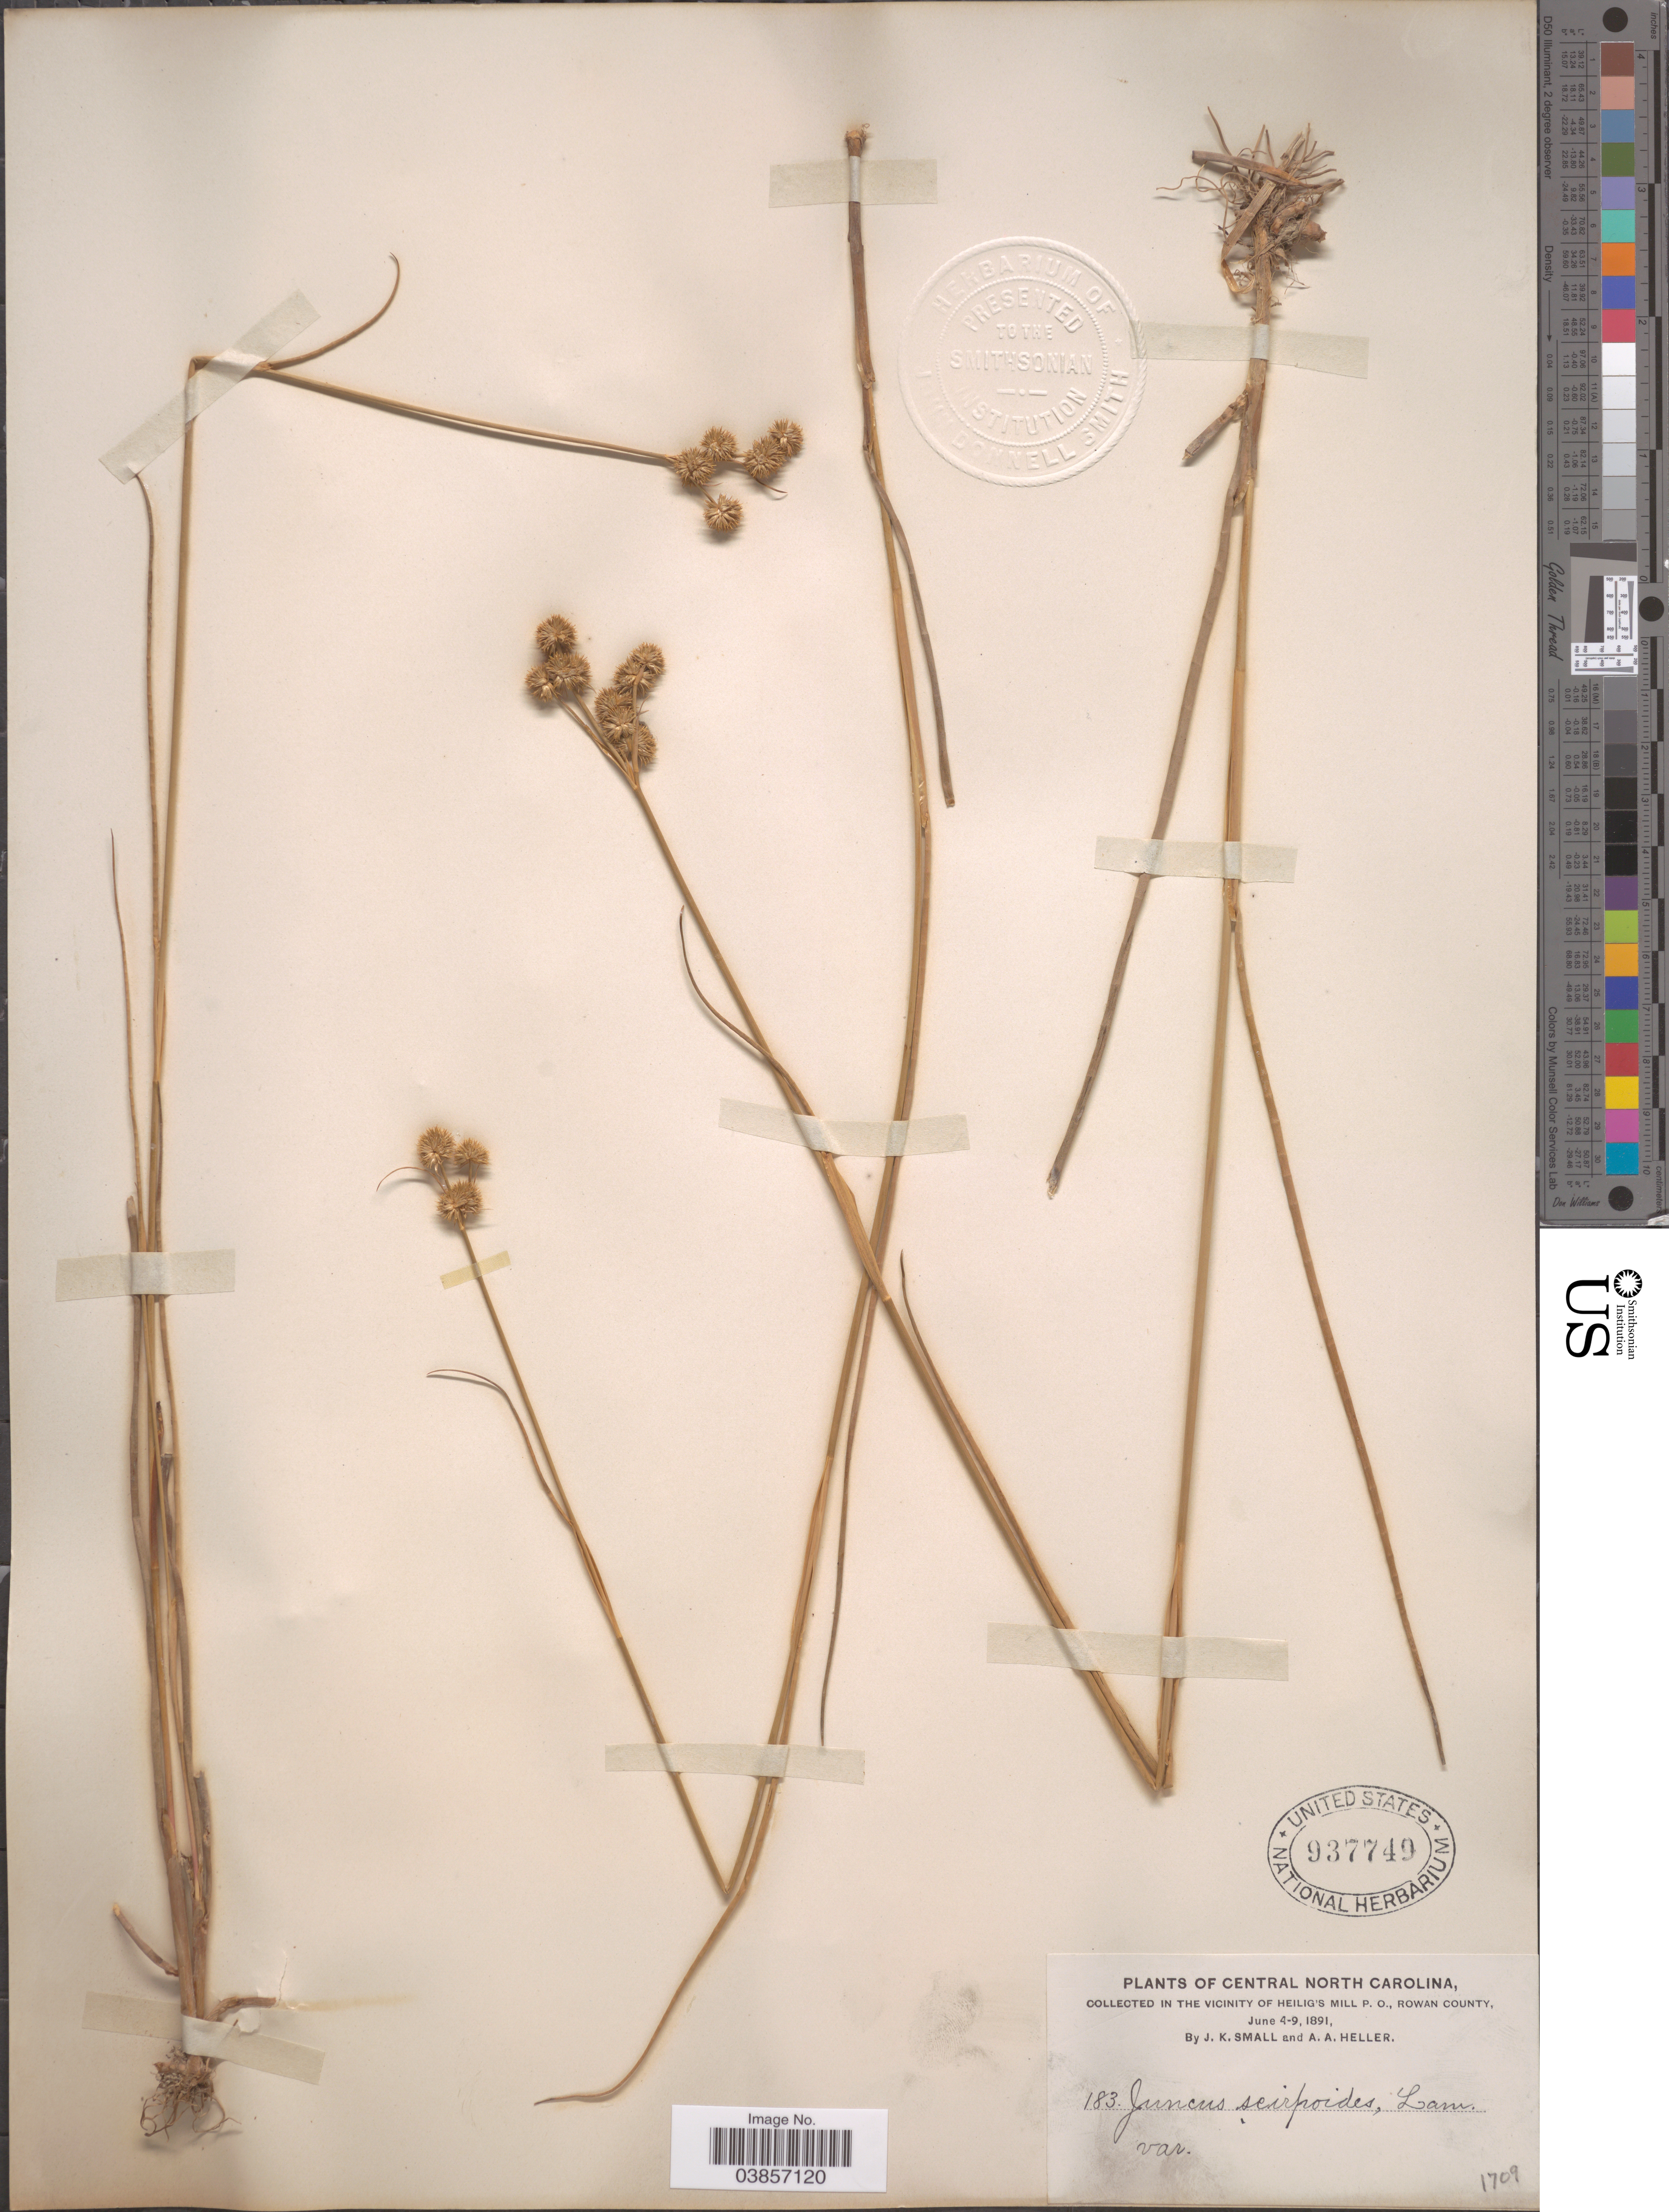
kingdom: Plantae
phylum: Tracheophyta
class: Liliopsida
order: Poales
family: Juncaceae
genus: Juncus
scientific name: Juncus scirpoides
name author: Lam.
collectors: J. K. Small & A. A. Heller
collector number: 183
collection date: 1891-06-04/1891-06-09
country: United States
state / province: North Carolina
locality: Central North Carolina, in the vicinity of Heilig's Mill P. O., Rowan County.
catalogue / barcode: US 937749